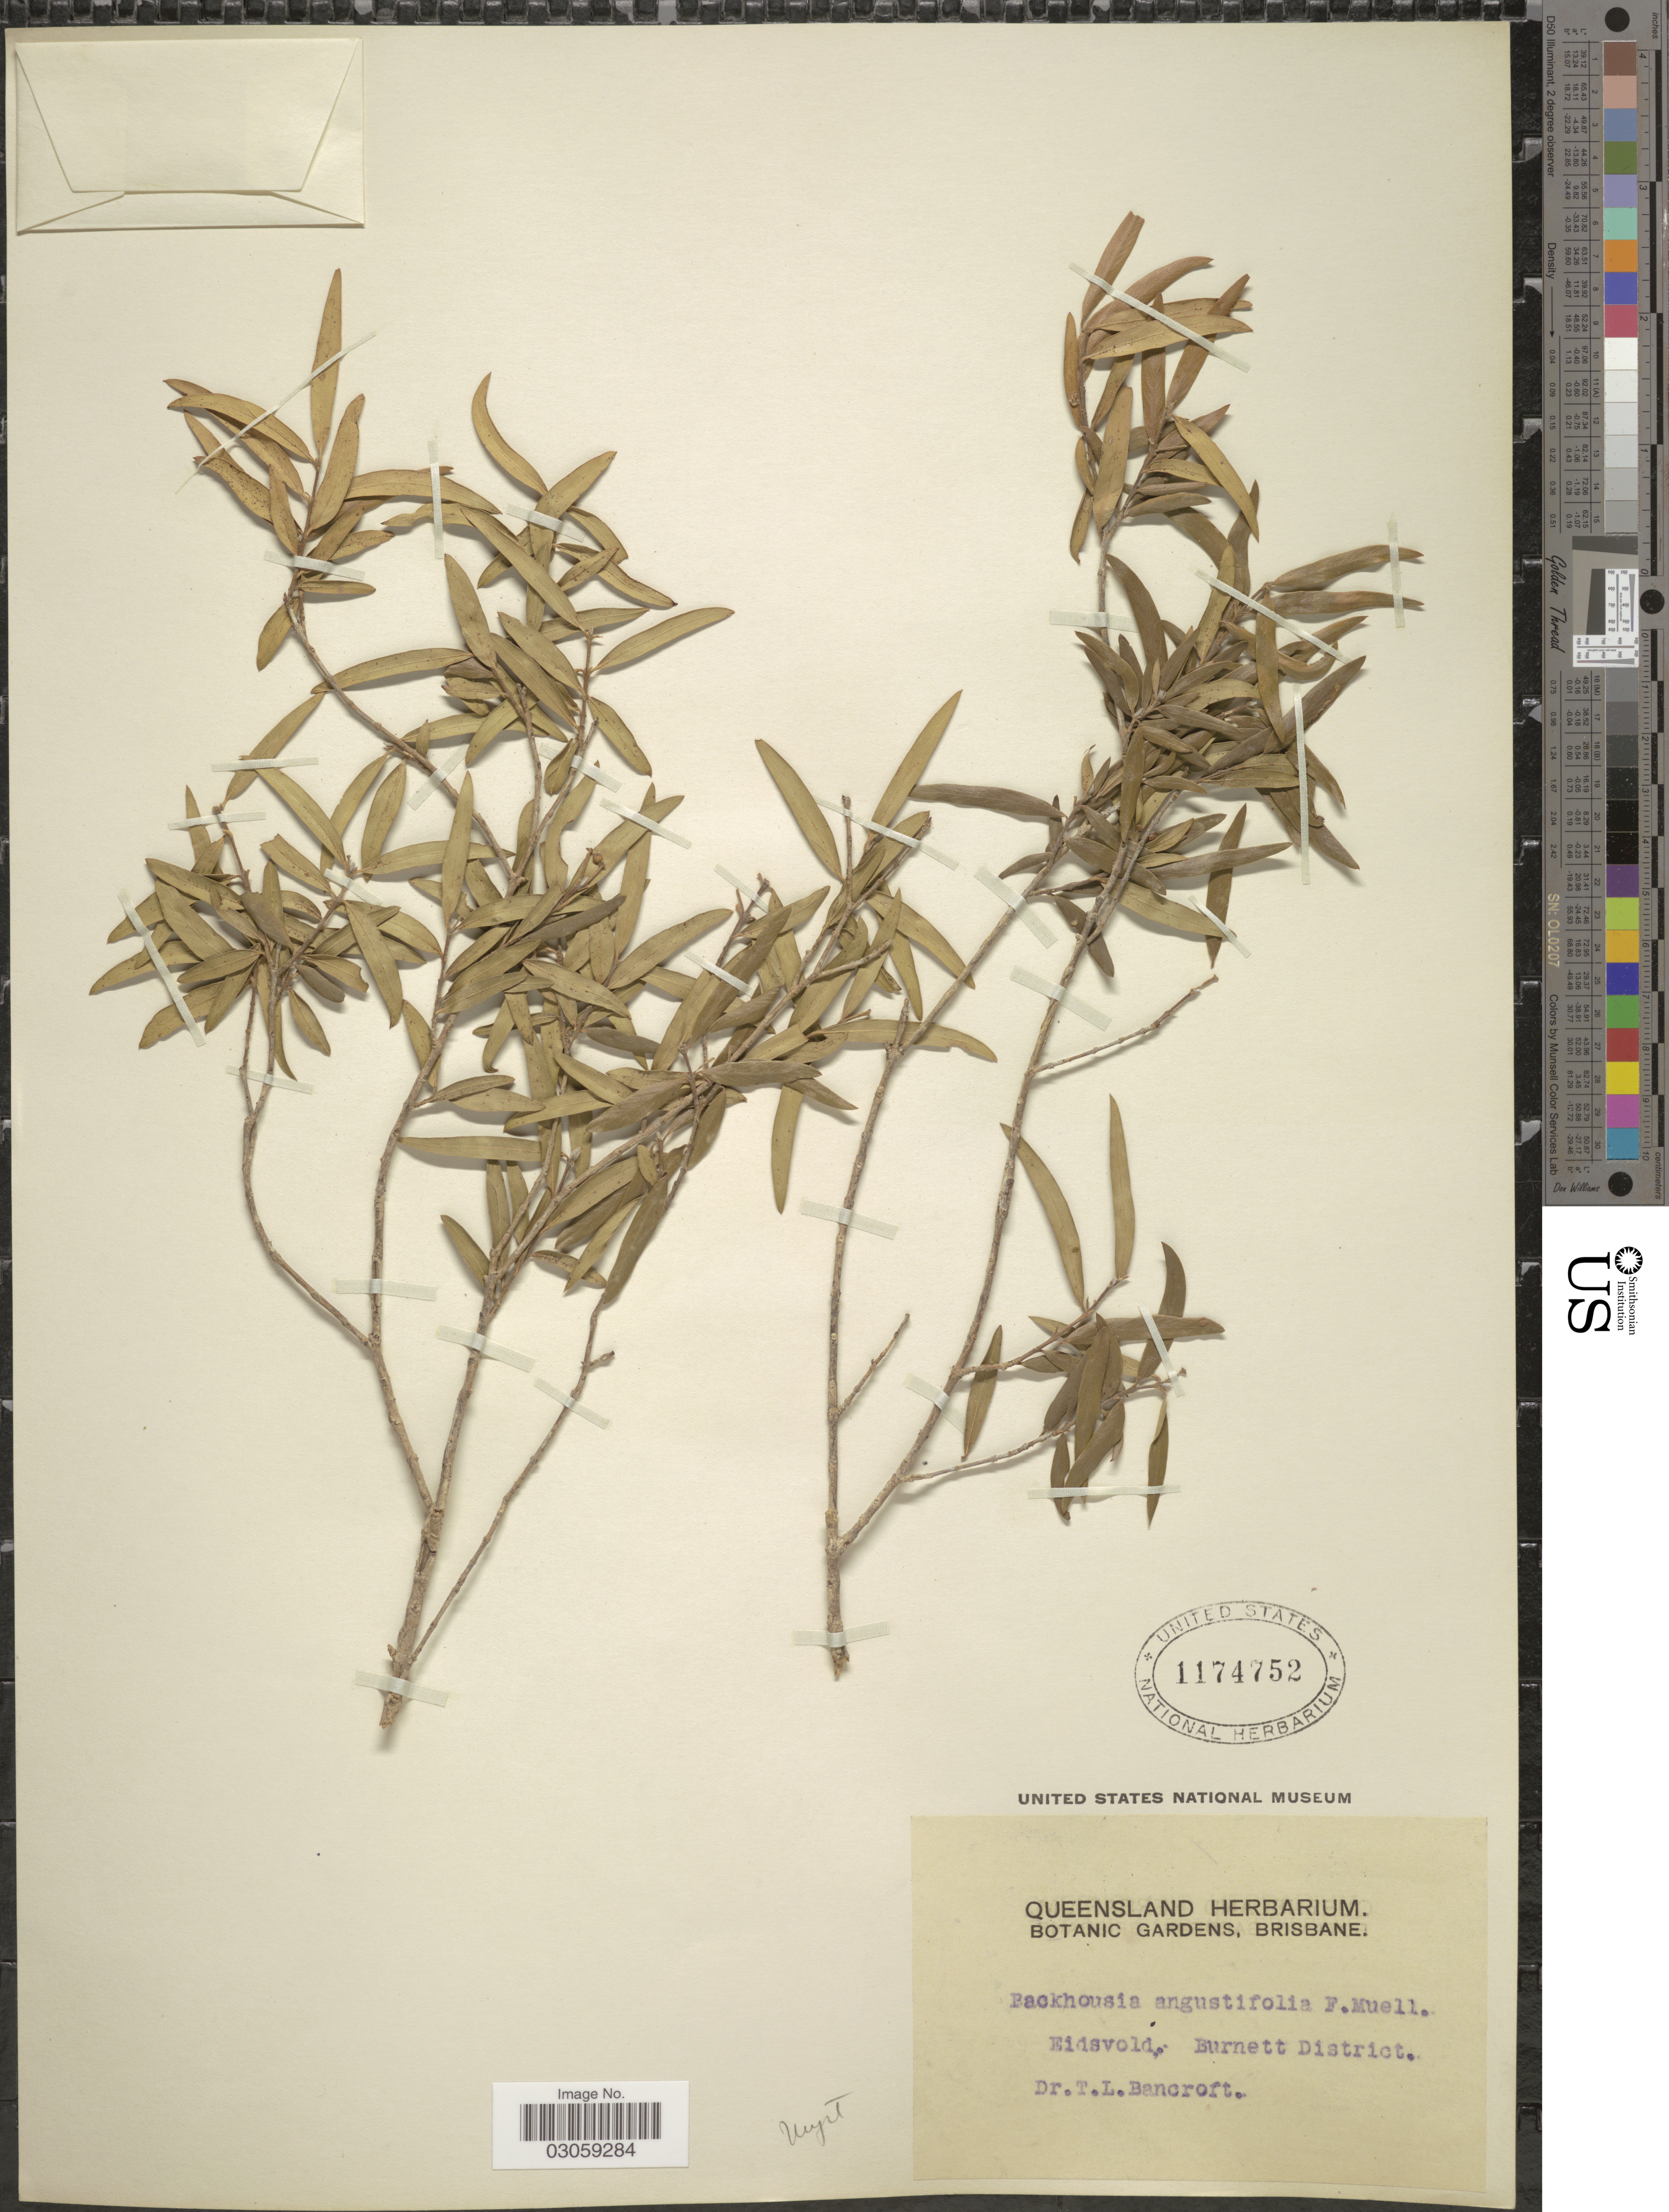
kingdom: Plantae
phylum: Tracheophyta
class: Magnoliopsida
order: Myrtales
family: Myrtaceae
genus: Backhousia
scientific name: Backhousia angustifolia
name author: F. Muell.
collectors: T. Bancroft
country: Australia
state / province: Queensland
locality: Eidsvold, Burnett District.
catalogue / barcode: US 1174752